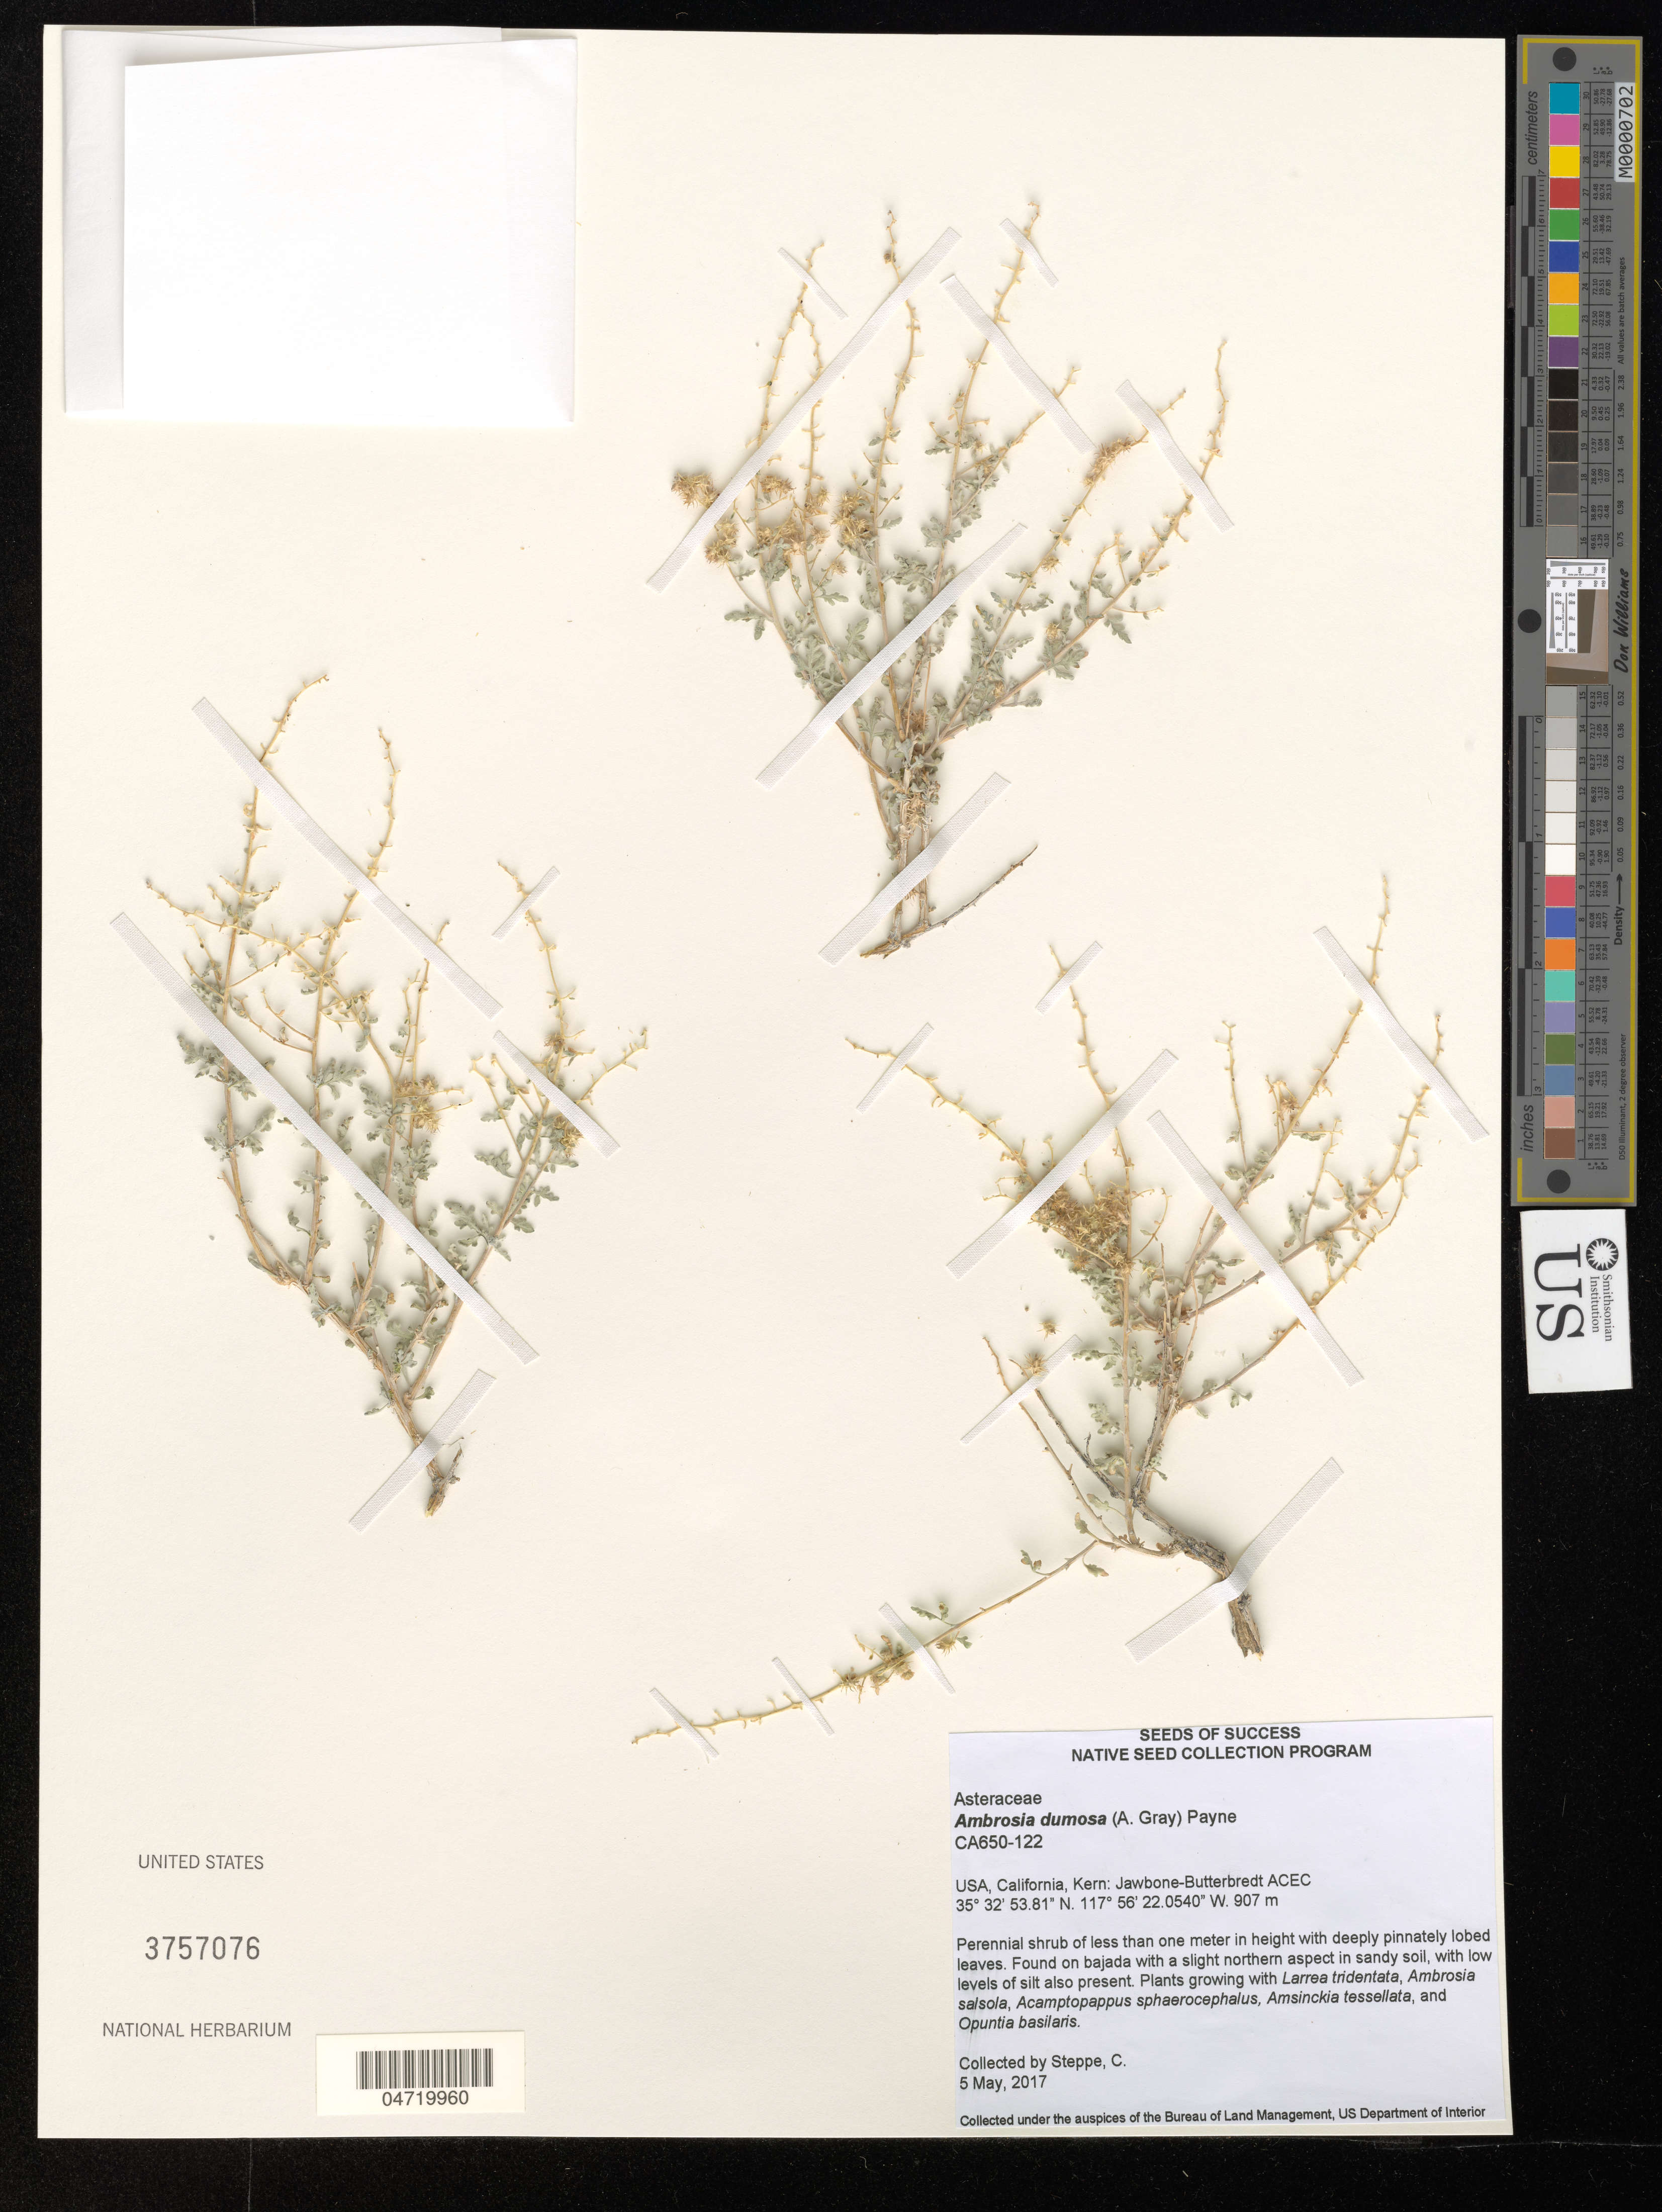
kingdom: Plantae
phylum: Tracheophyta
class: Magnoliopsida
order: Asterales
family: Asteraceae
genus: Ambrosia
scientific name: Ambrosia dumosa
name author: (A. Gray) W.W.Payne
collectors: C. Steppe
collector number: CA650-122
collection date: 2017-05-05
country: United States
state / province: California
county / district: Kern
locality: Kern: Jawbone-Butterbredt ACEC.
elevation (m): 907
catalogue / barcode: US 3757076